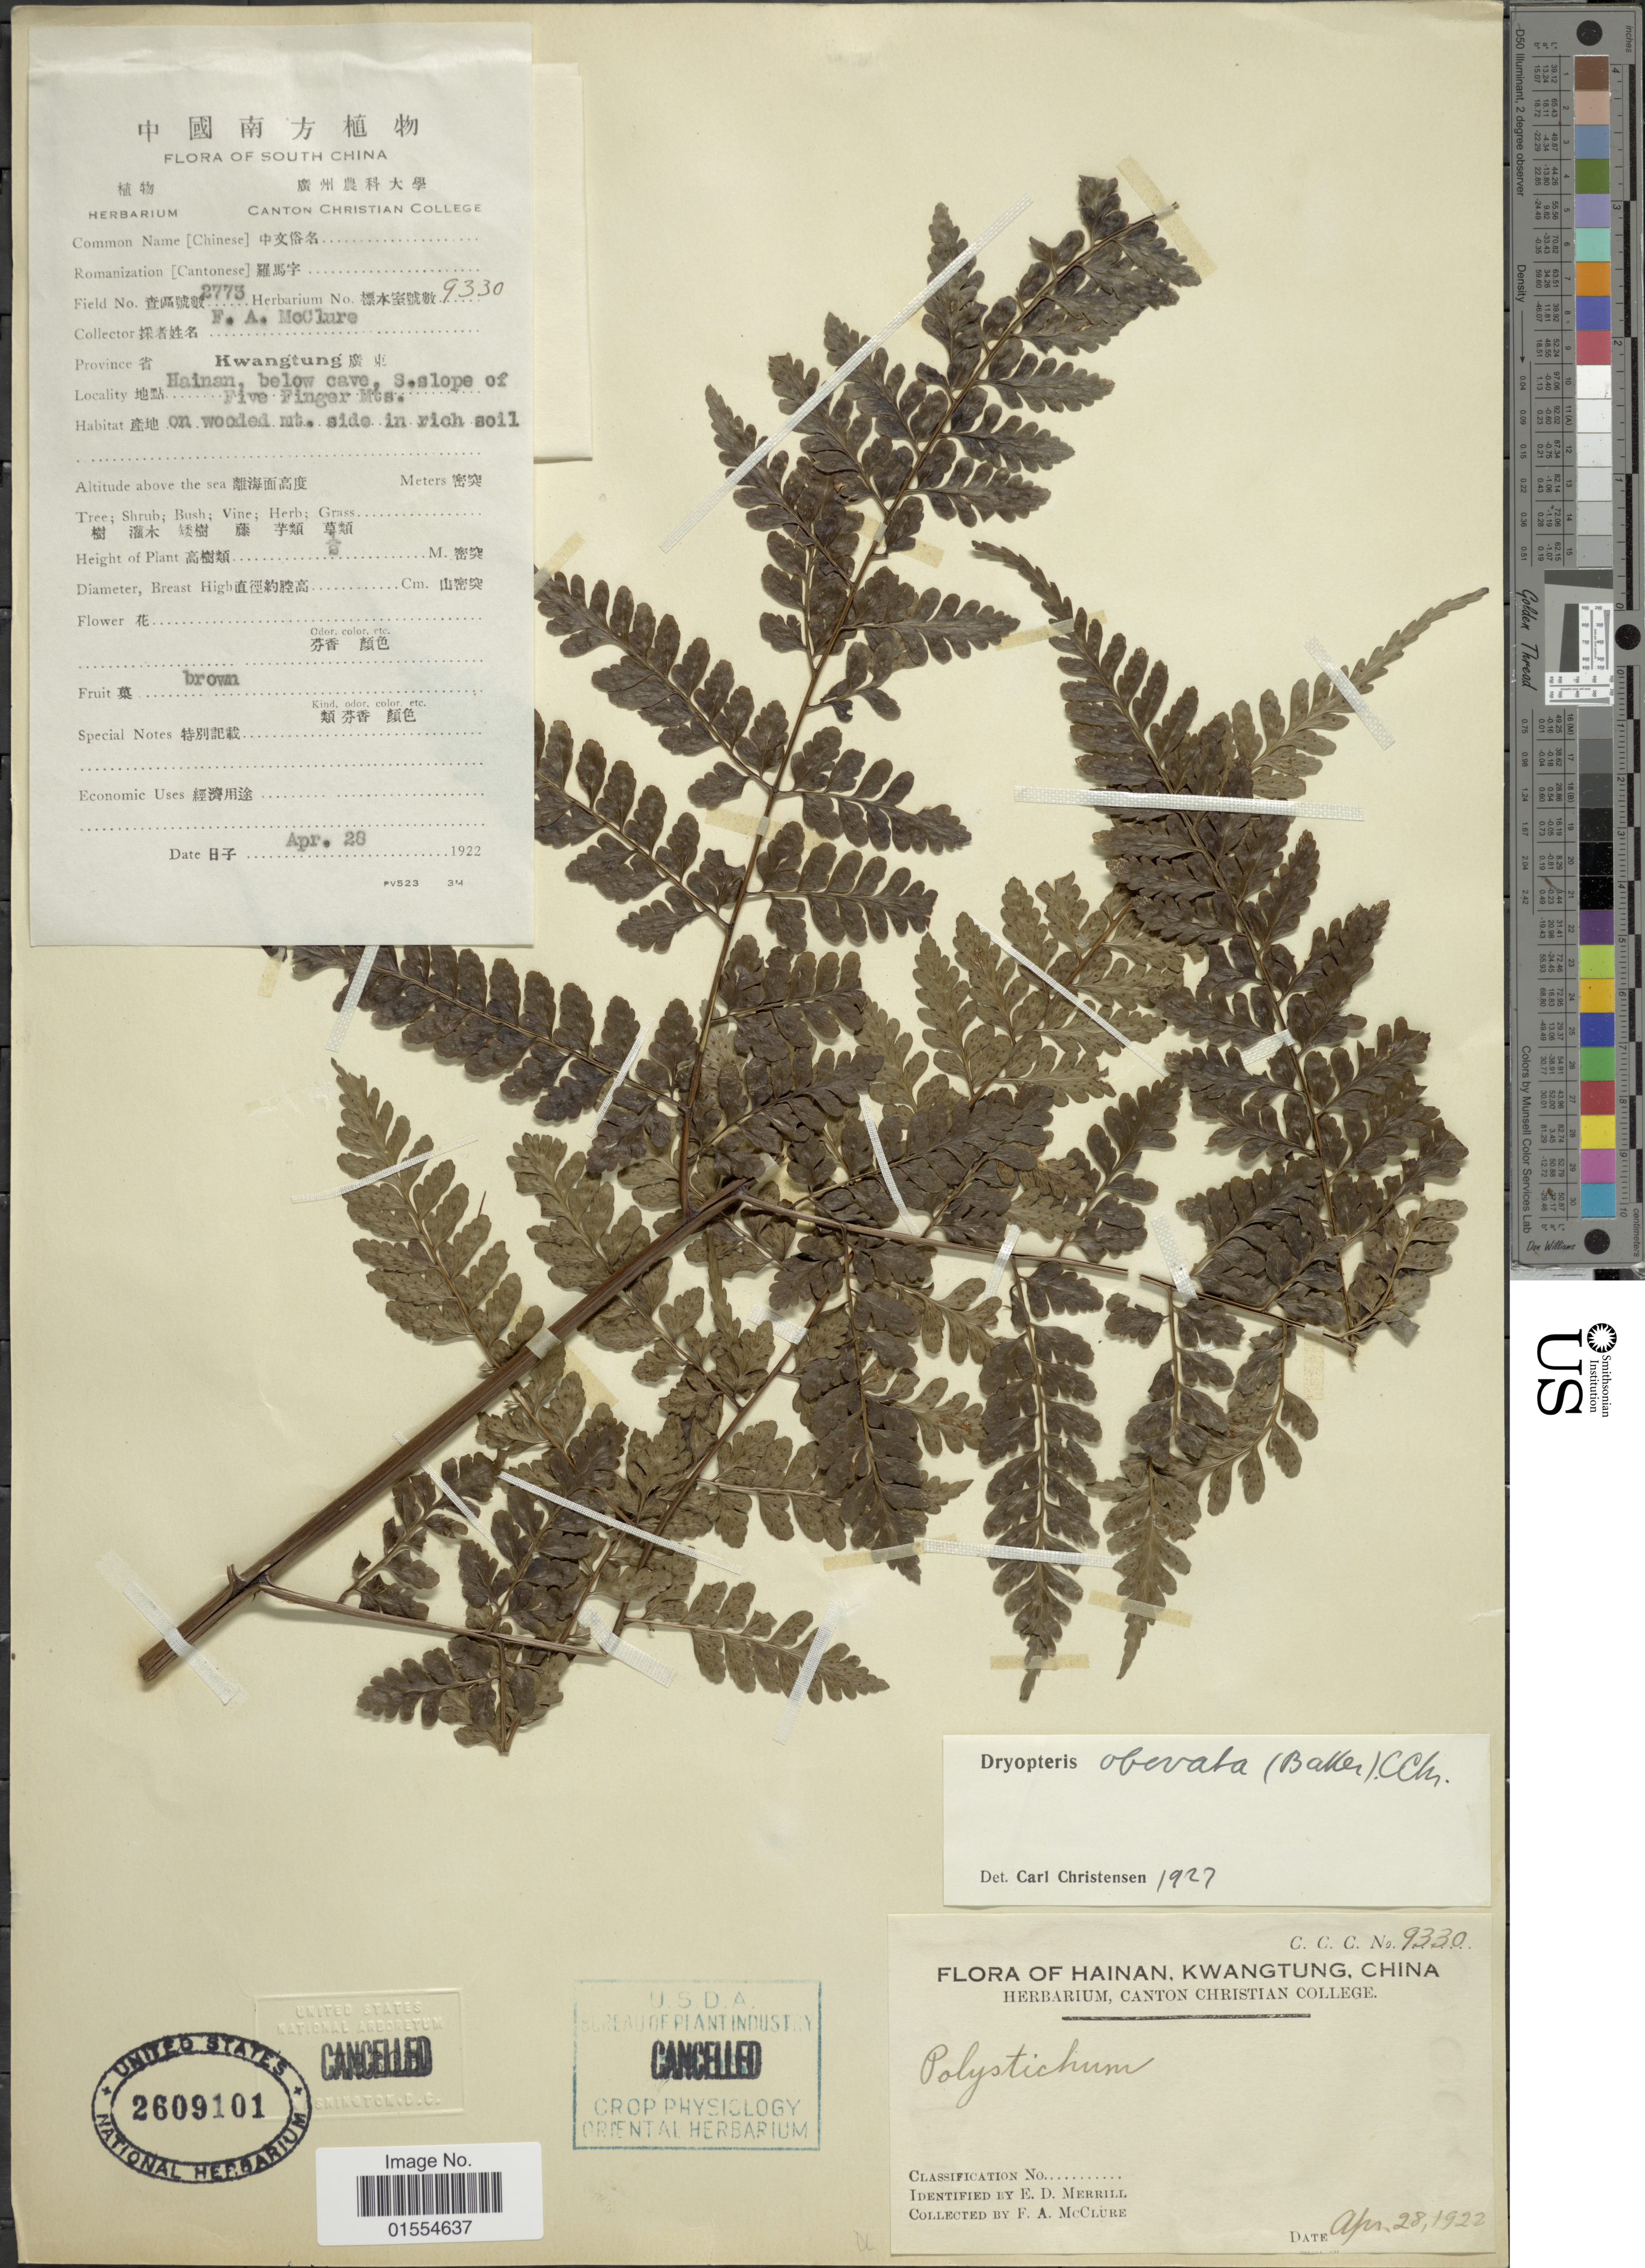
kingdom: Plantae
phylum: Tracheophyta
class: Polypodiopsida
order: Polypodiales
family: Dryopteridaceae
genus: Dryopteris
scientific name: Dryopteris obovata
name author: (Baker) C. Chr.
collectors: F. A. McClure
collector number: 9330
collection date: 1922-04-28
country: China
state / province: Guangdong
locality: Kwangtung, Hainan, below cave, S. slope of Five Finger Mts.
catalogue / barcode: US 2609101